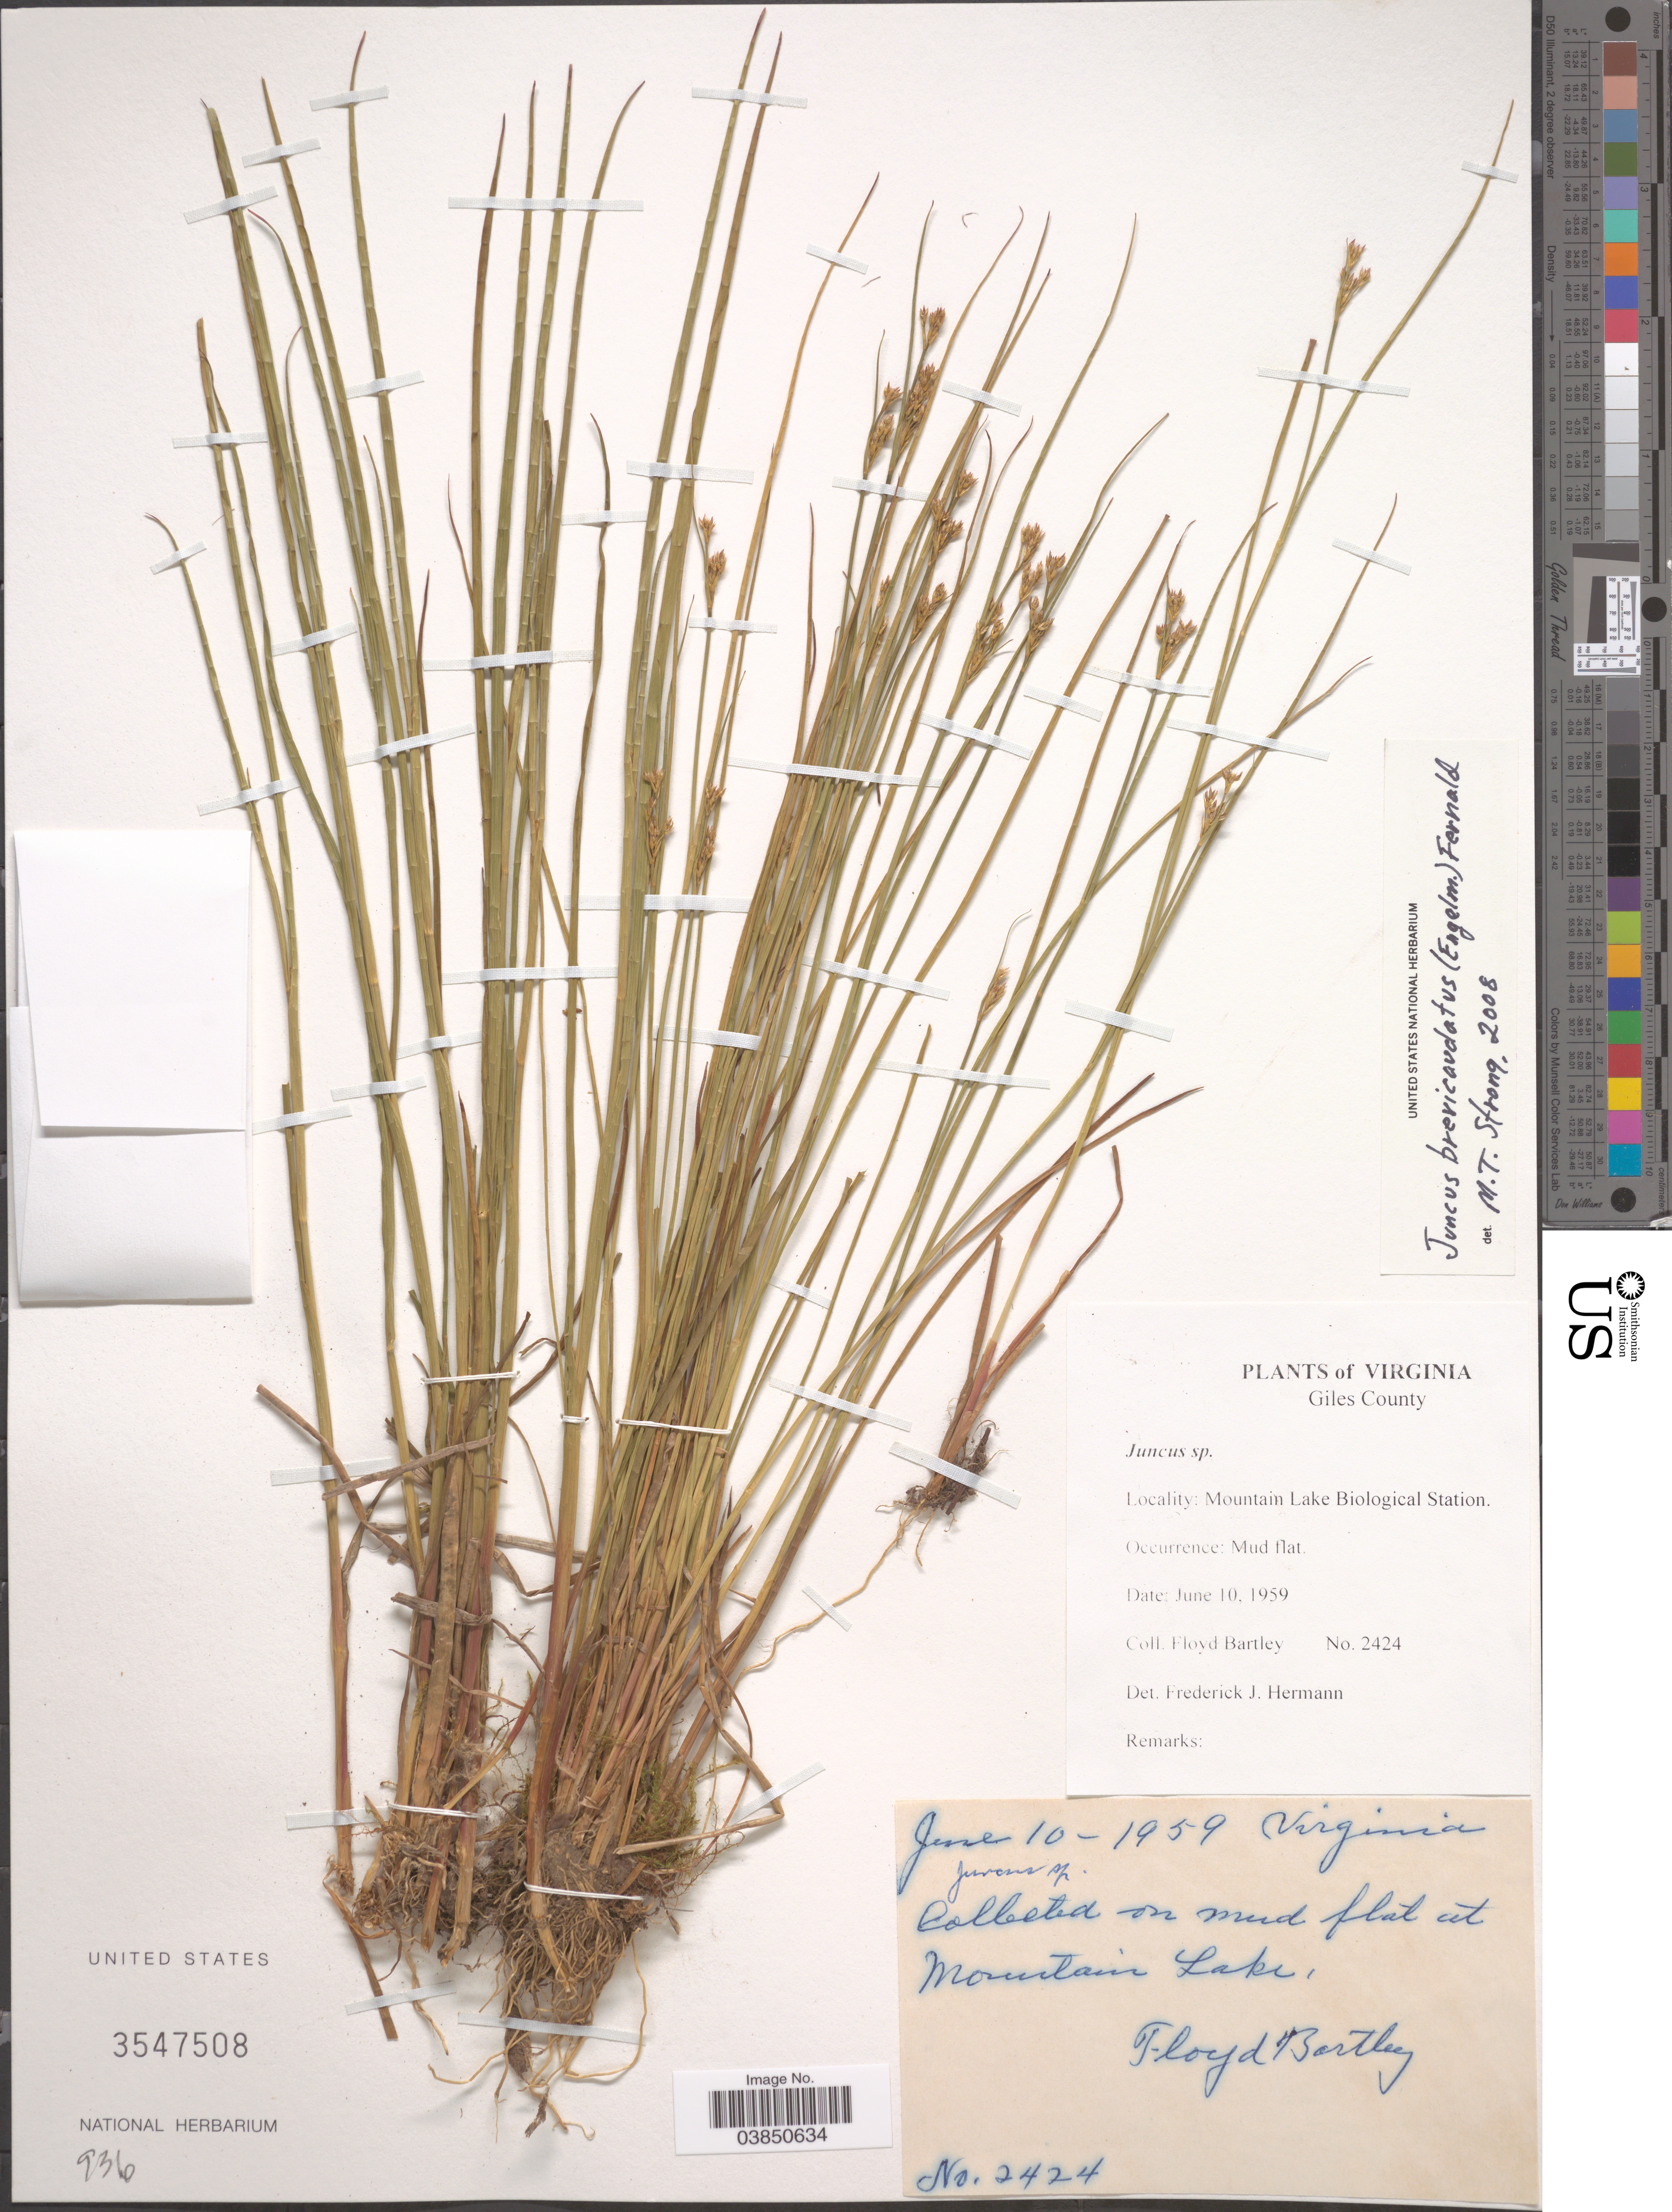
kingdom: Plantae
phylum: Tracheophyta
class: Liliopsida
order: Poales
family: Juncaceae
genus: Juncus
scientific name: Juncus brevicaudatus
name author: (Engelm.) Fernald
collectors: F. Bartley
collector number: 2424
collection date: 1959-06-10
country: United States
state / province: Virginia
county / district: Giles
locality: Mountain Lake Biological Station.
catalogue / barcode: US 3547508